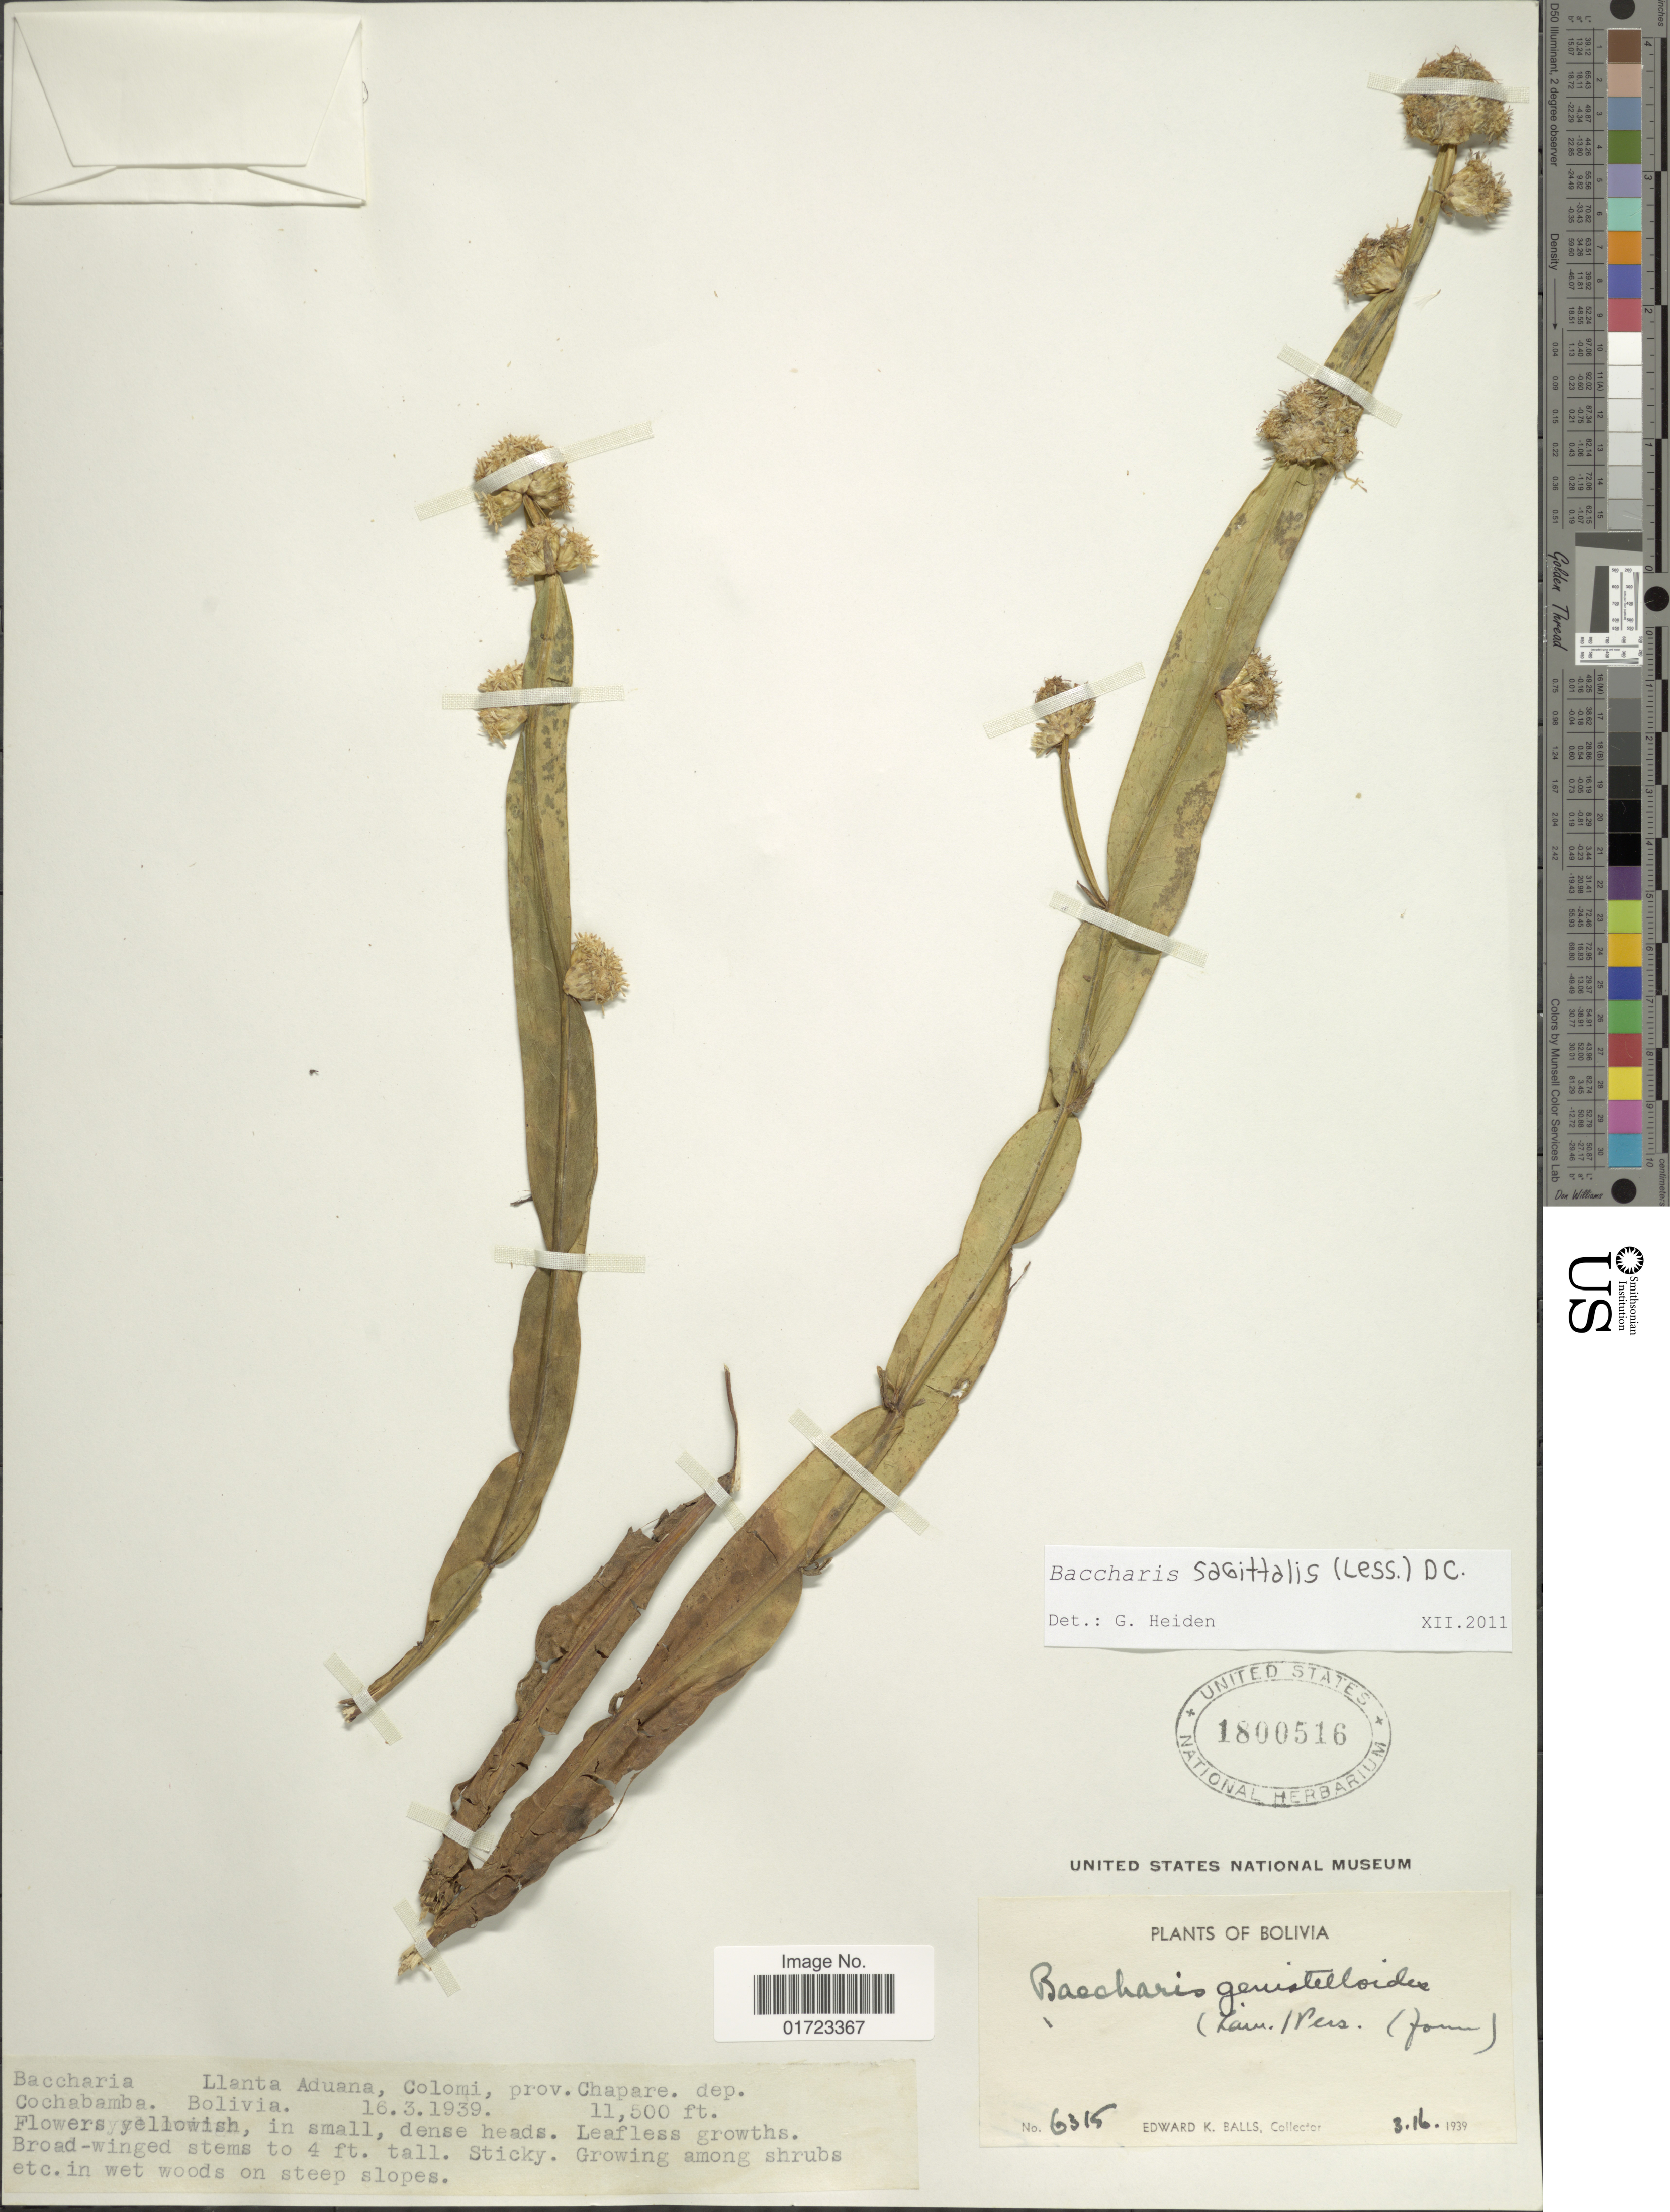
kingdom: Plantae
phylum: Tracheophyta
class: Magnoliopsida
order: Asterales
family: Asteraceae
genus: Baccharis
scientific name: Baccharis sagittalis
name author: (Less.) DC.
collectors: E. K. Balls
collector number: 6315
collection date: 1939-03-16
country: Bolivia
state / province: Cochabamba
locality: Llanta Aduana, Colomi, prov. Chapare. dep. Cochabamba. Bolivia.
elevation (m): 3505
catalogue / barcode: US 1800516